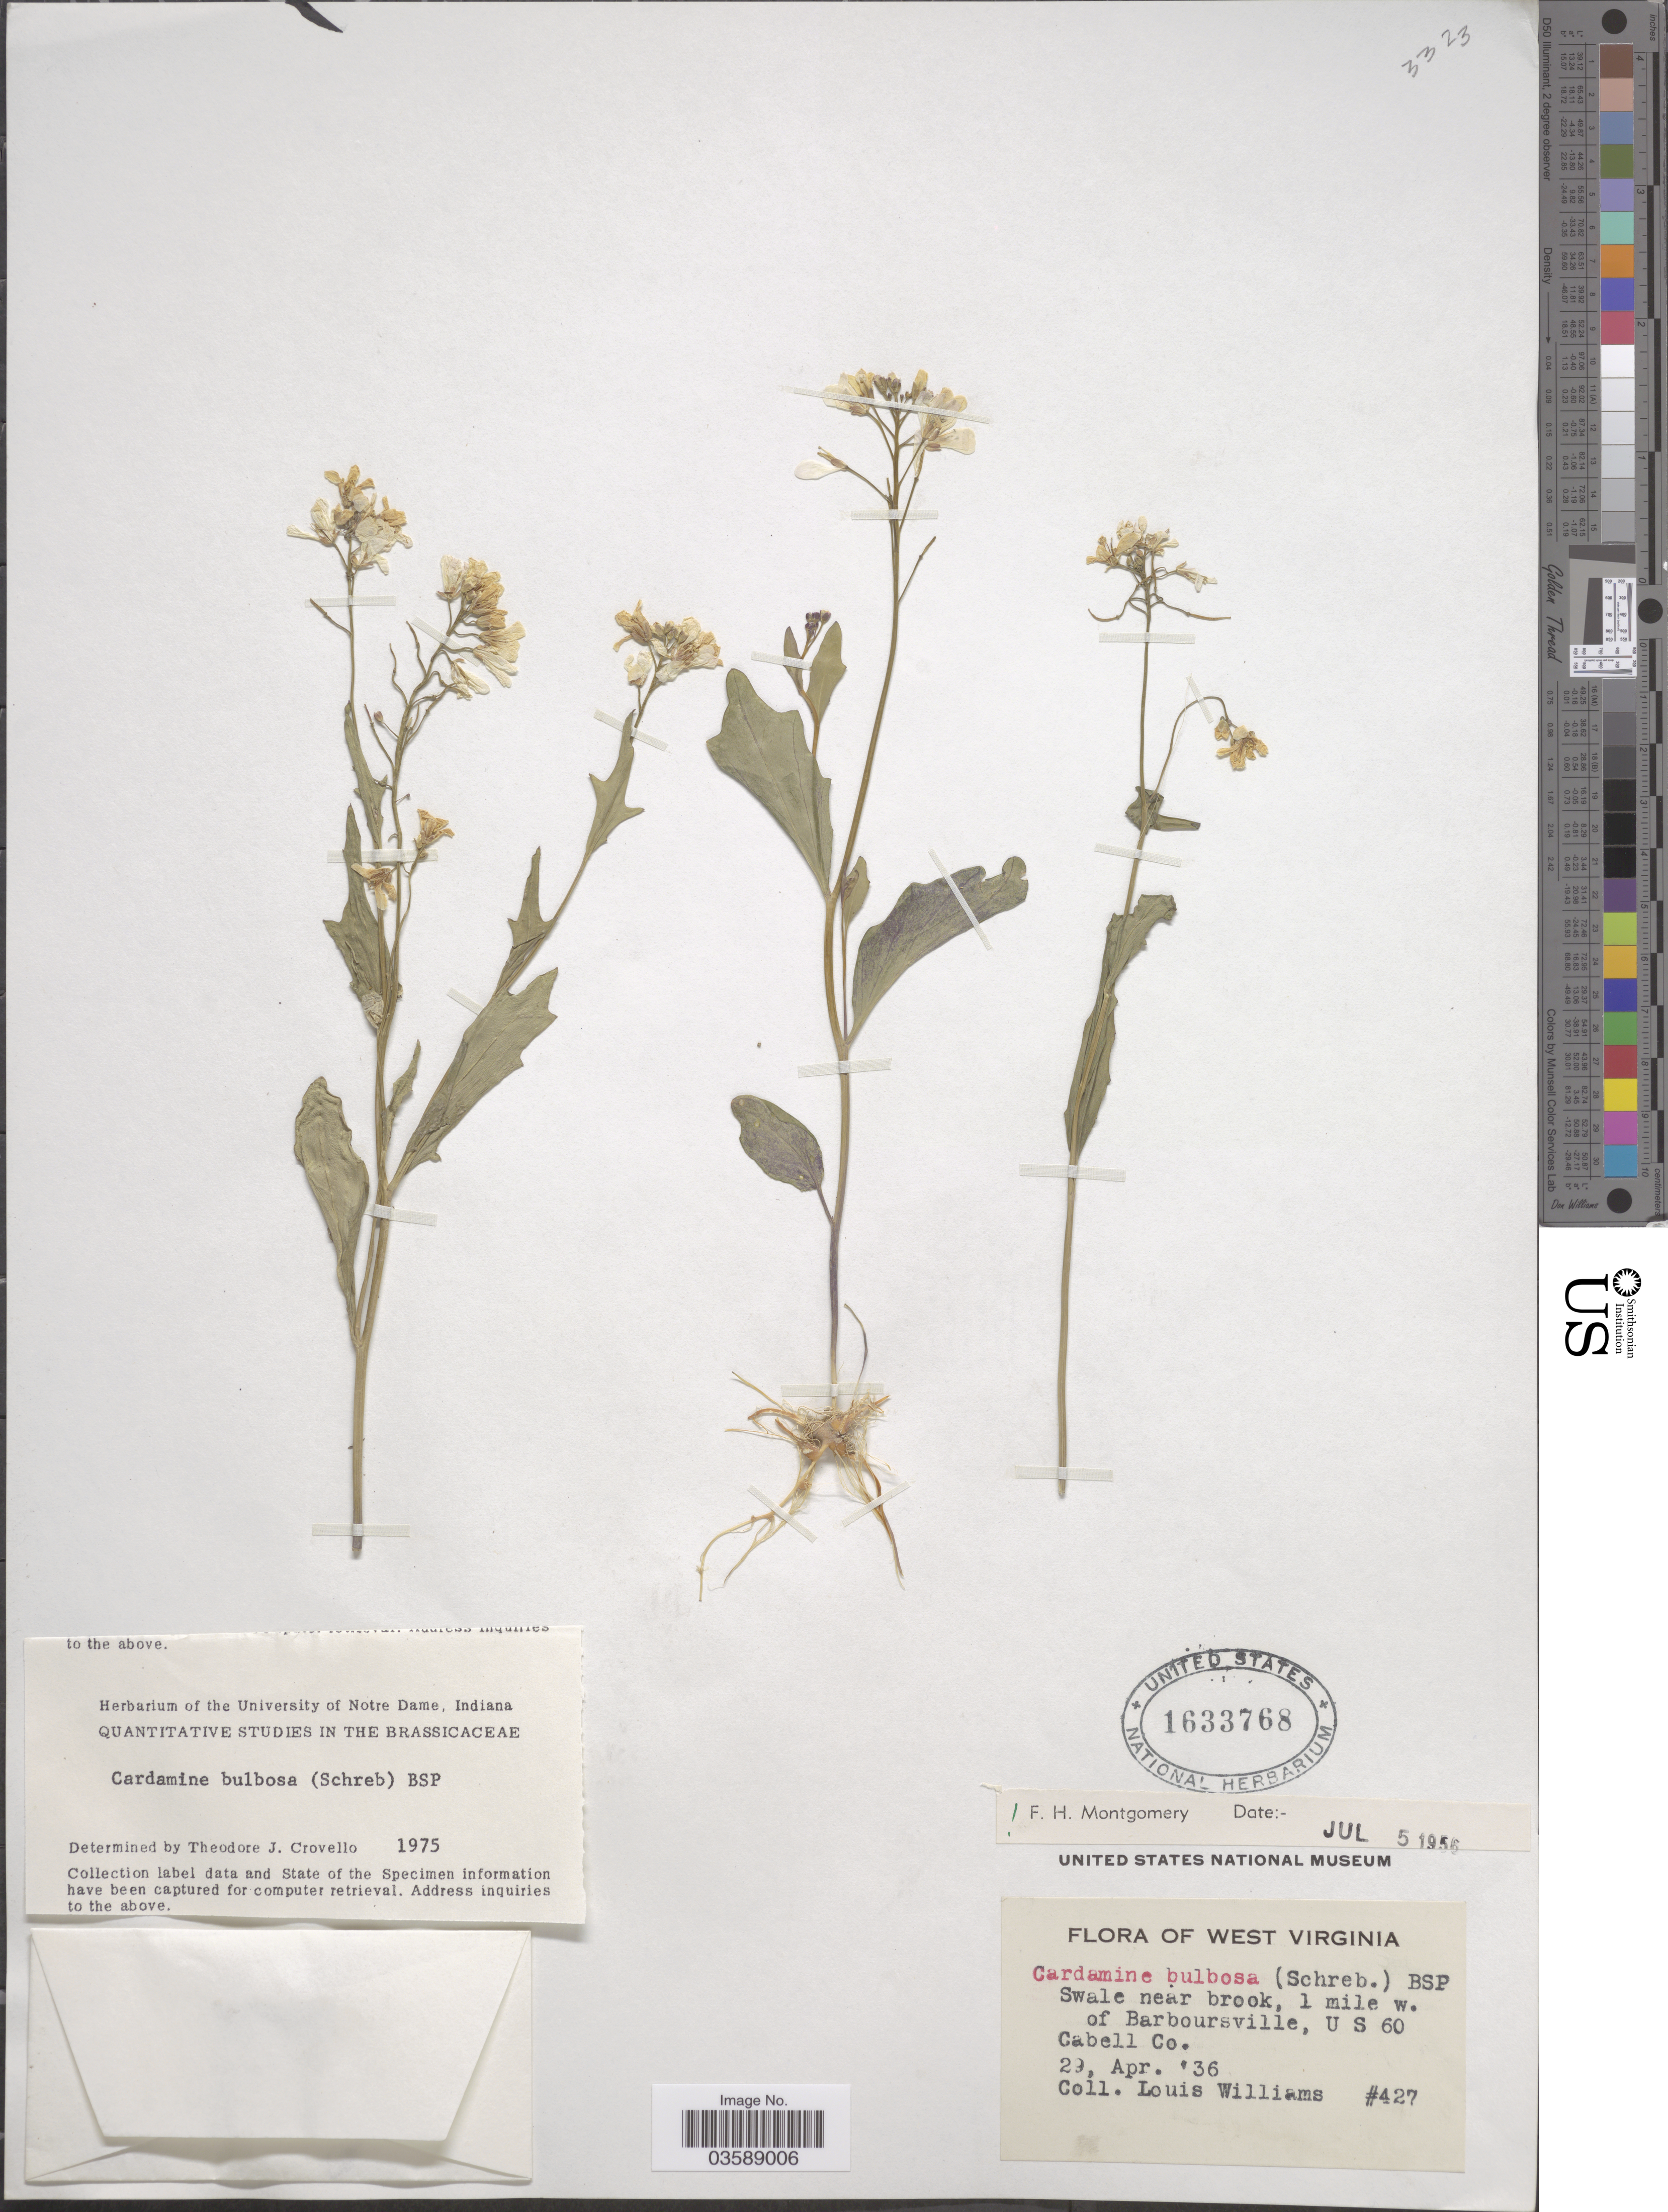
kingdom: Plantae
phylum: Tracheophyta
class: Magnoliopsida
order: Brassicales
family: Brassicaceae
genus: Cardamine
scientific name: Cardamine bulbosa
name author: (Schreb. ex Muhl.) Britton et al.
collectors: L. G. Williams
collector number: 427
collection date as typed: Transcribed d/m/y: 29/4/36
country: United States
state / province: West Virginia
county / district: Cabell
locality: Swale near brook, 1 mile w. of Barboursville, U S 60 Cabell Co.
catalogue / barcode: US 1633768